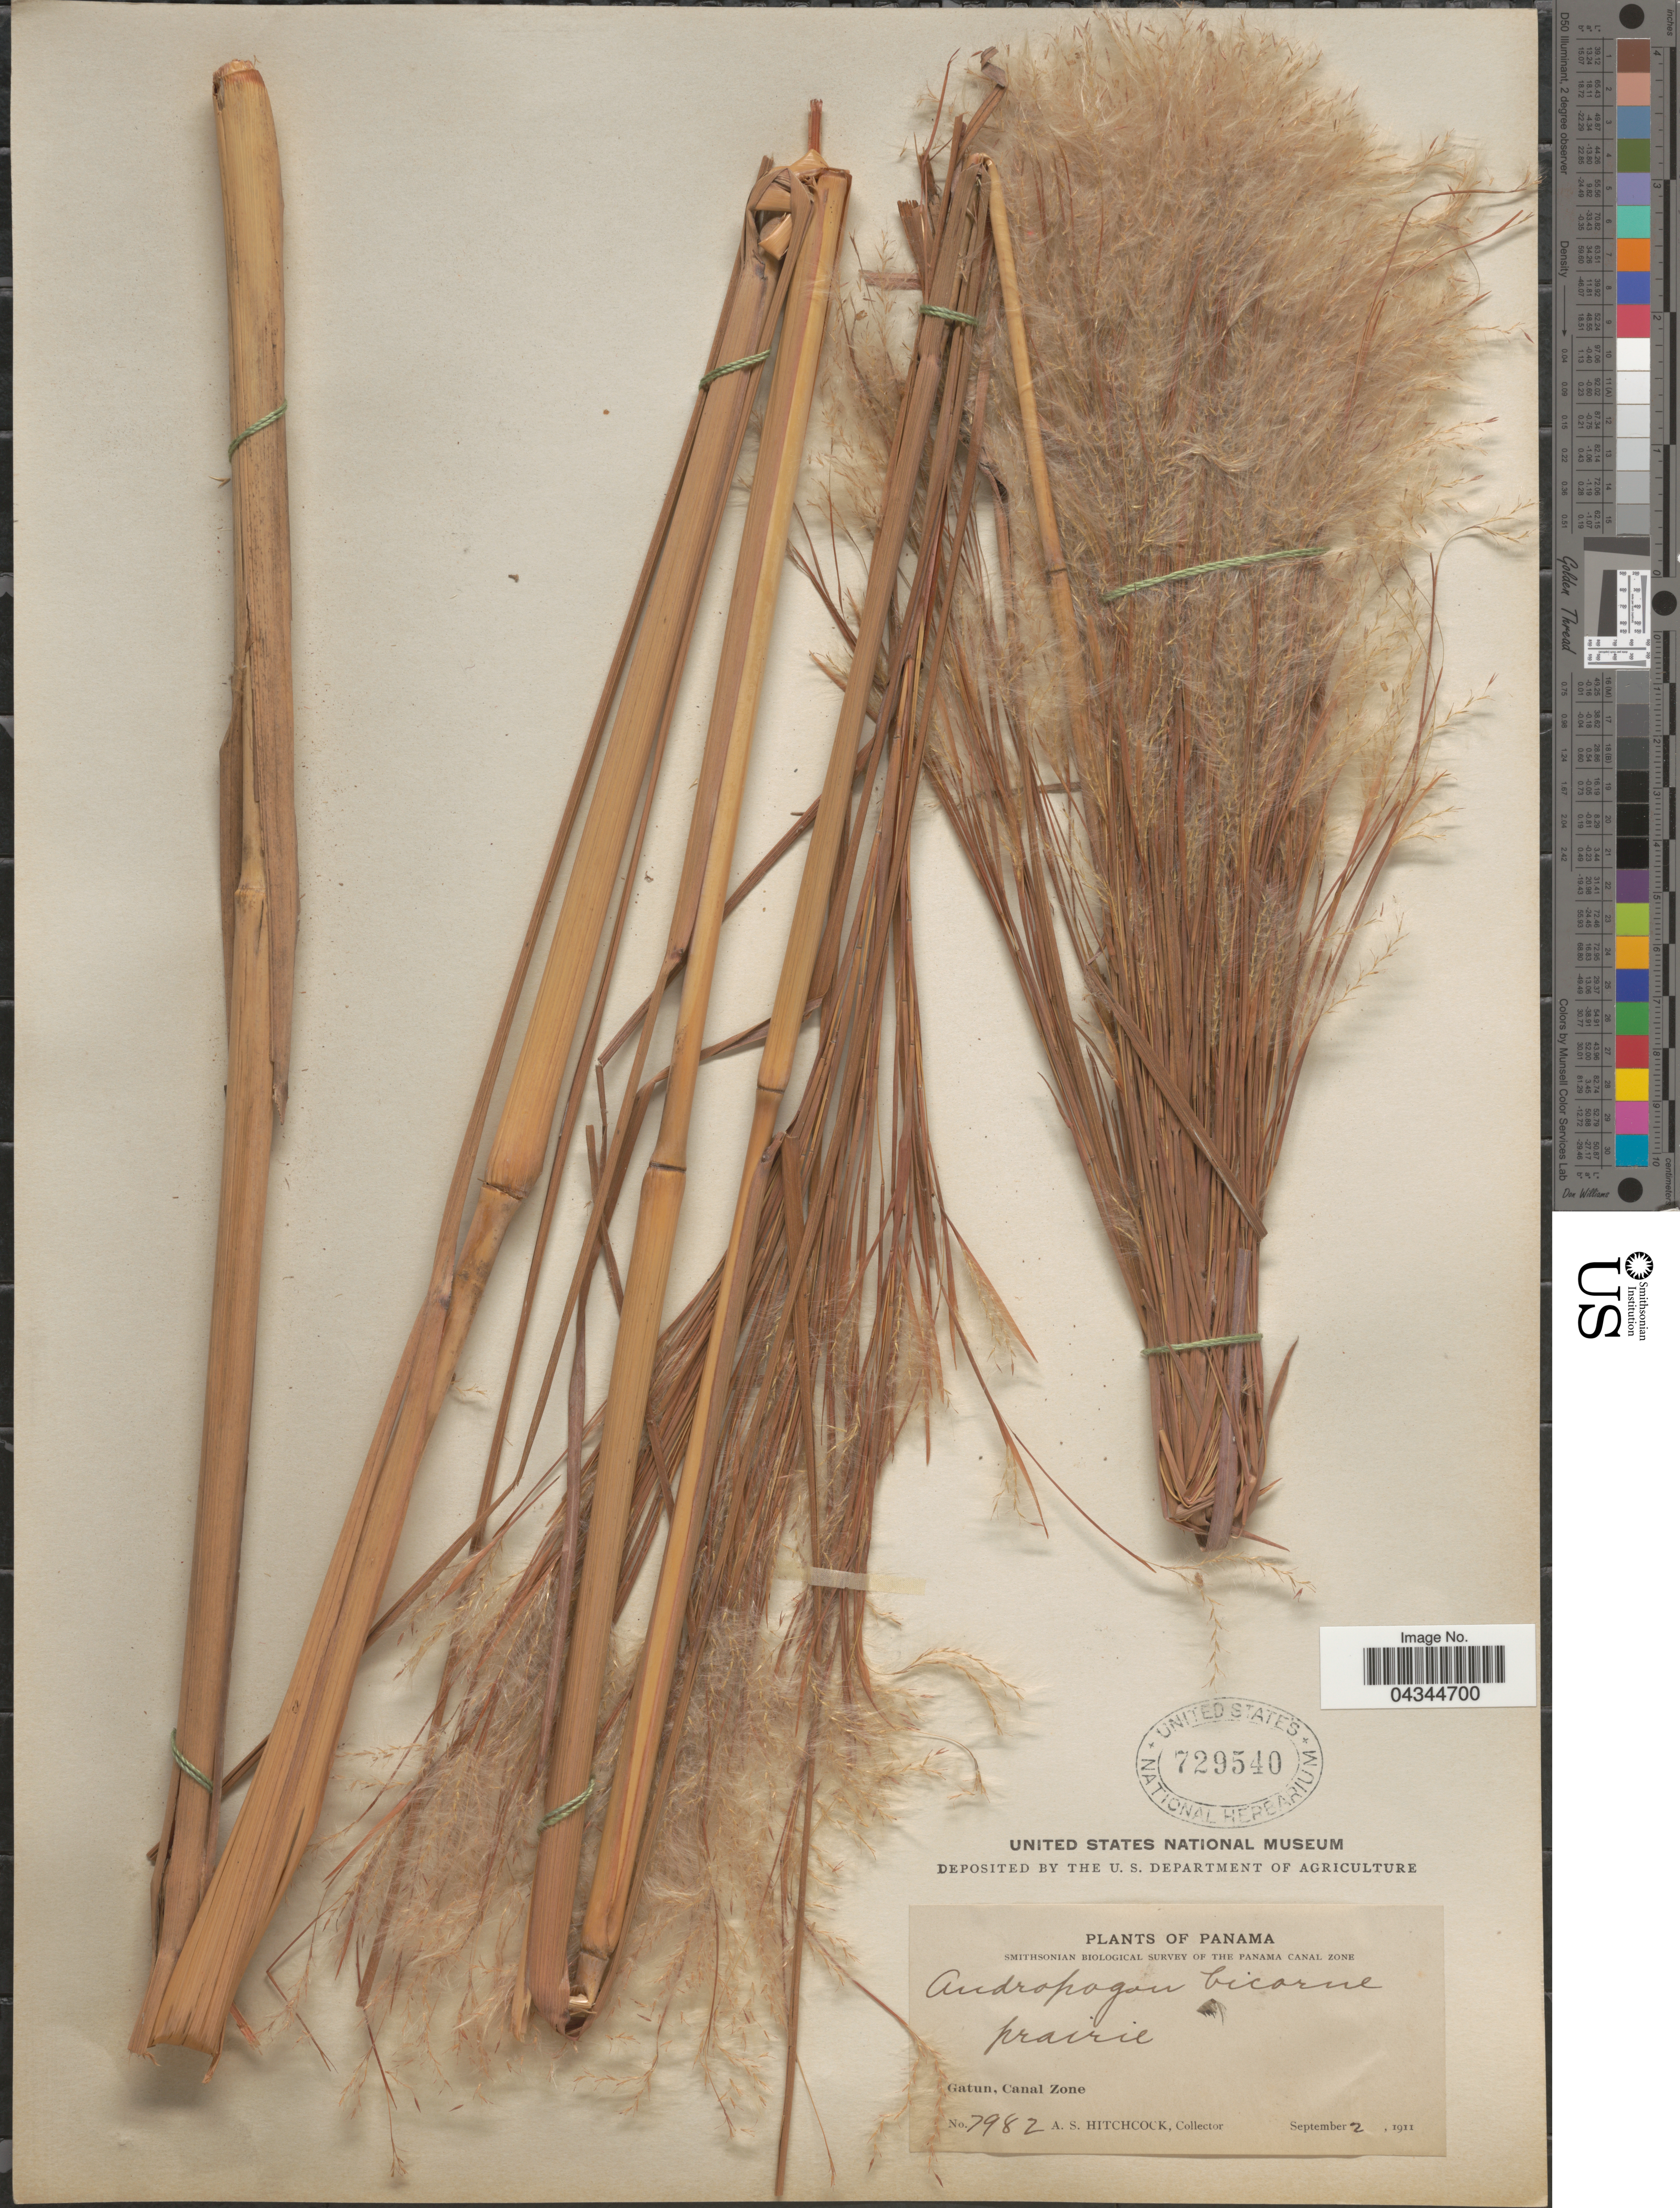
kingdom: Plantae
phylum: Tracheophyta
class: Liliopsida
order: Poales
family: Poaceae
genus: Andropogon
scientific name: Andropogon bicornis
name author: L.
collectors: A. S. Hitchcock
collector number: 7982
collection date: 1911-09-02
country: Panama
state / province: Colón / Panamá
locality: Smithsonian Biological Survey of the Panama Canal Zone. Gatun, Canal Zone.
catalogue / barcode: US 729540